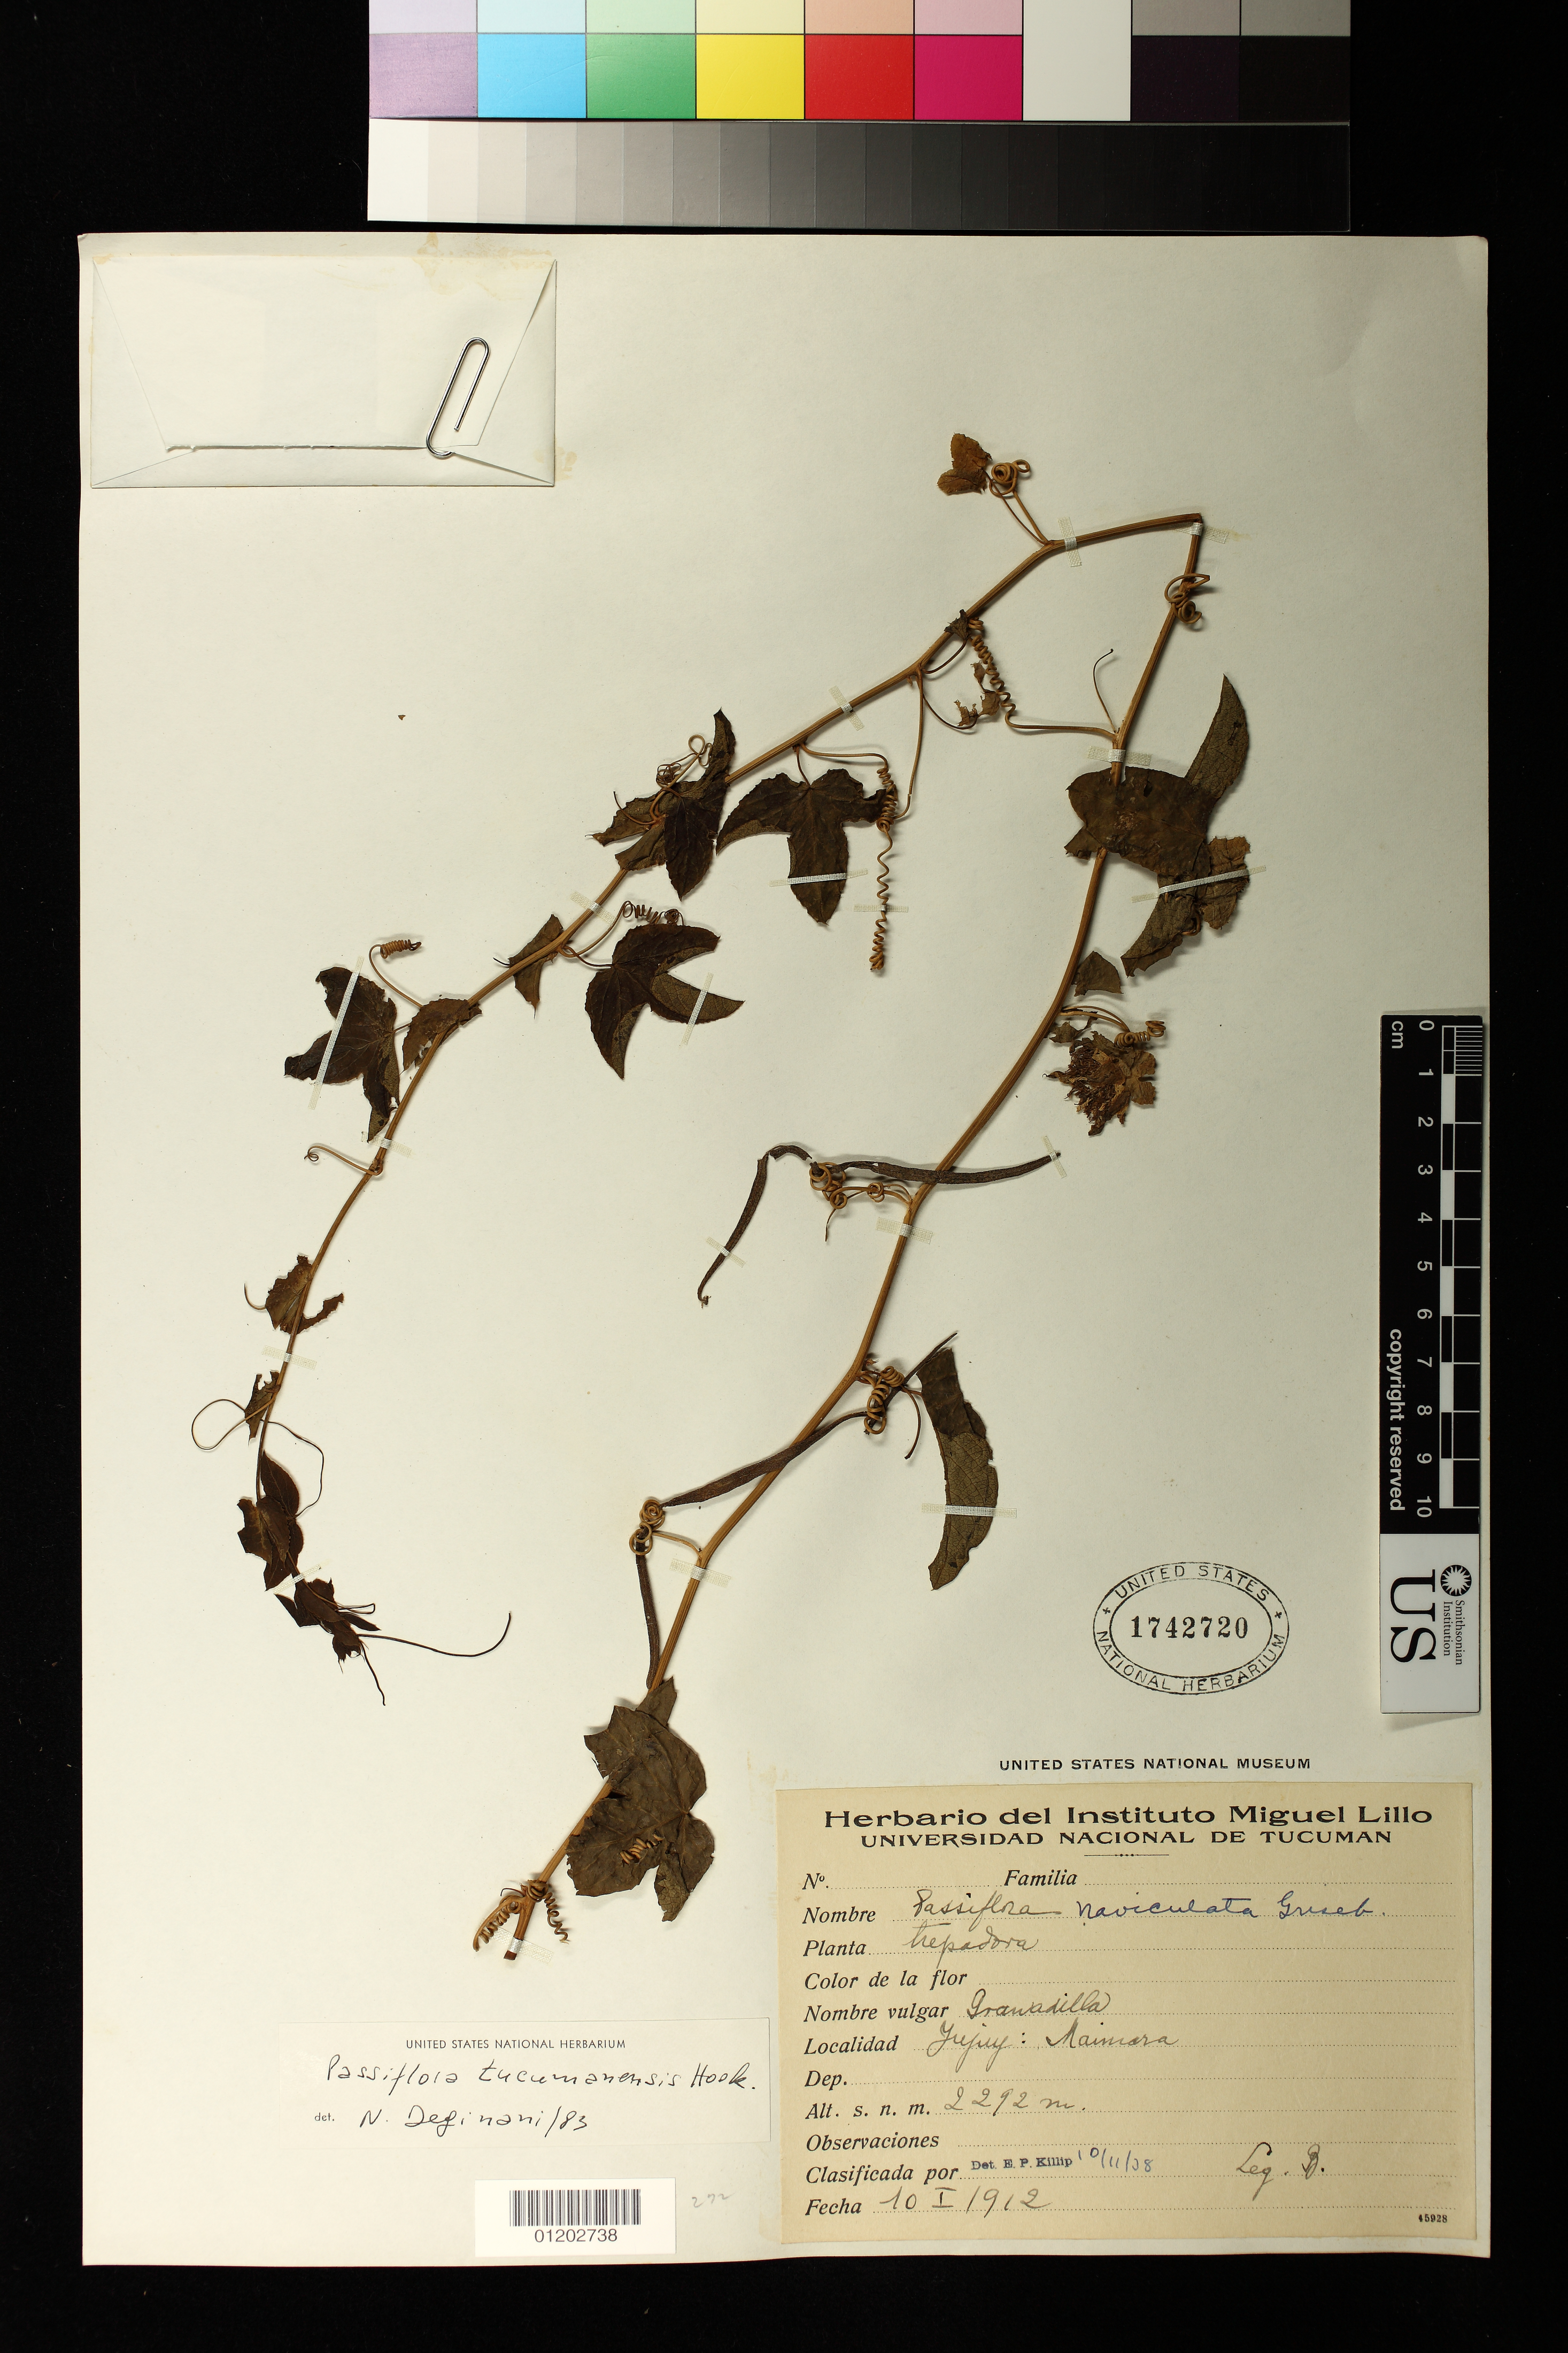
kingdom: Plantae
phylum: Tracheophyta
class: Magnoliopsida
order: Malpighiales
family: Passifloraceae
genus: Passiflora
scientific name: Passiflora naviculata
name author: Griseb.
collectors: ex herb. Instituto Miguel Lillo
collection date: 1912-01-10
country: Argentina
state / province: Jujuy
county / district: Maimara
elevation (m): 2292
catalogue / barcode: US 1742720